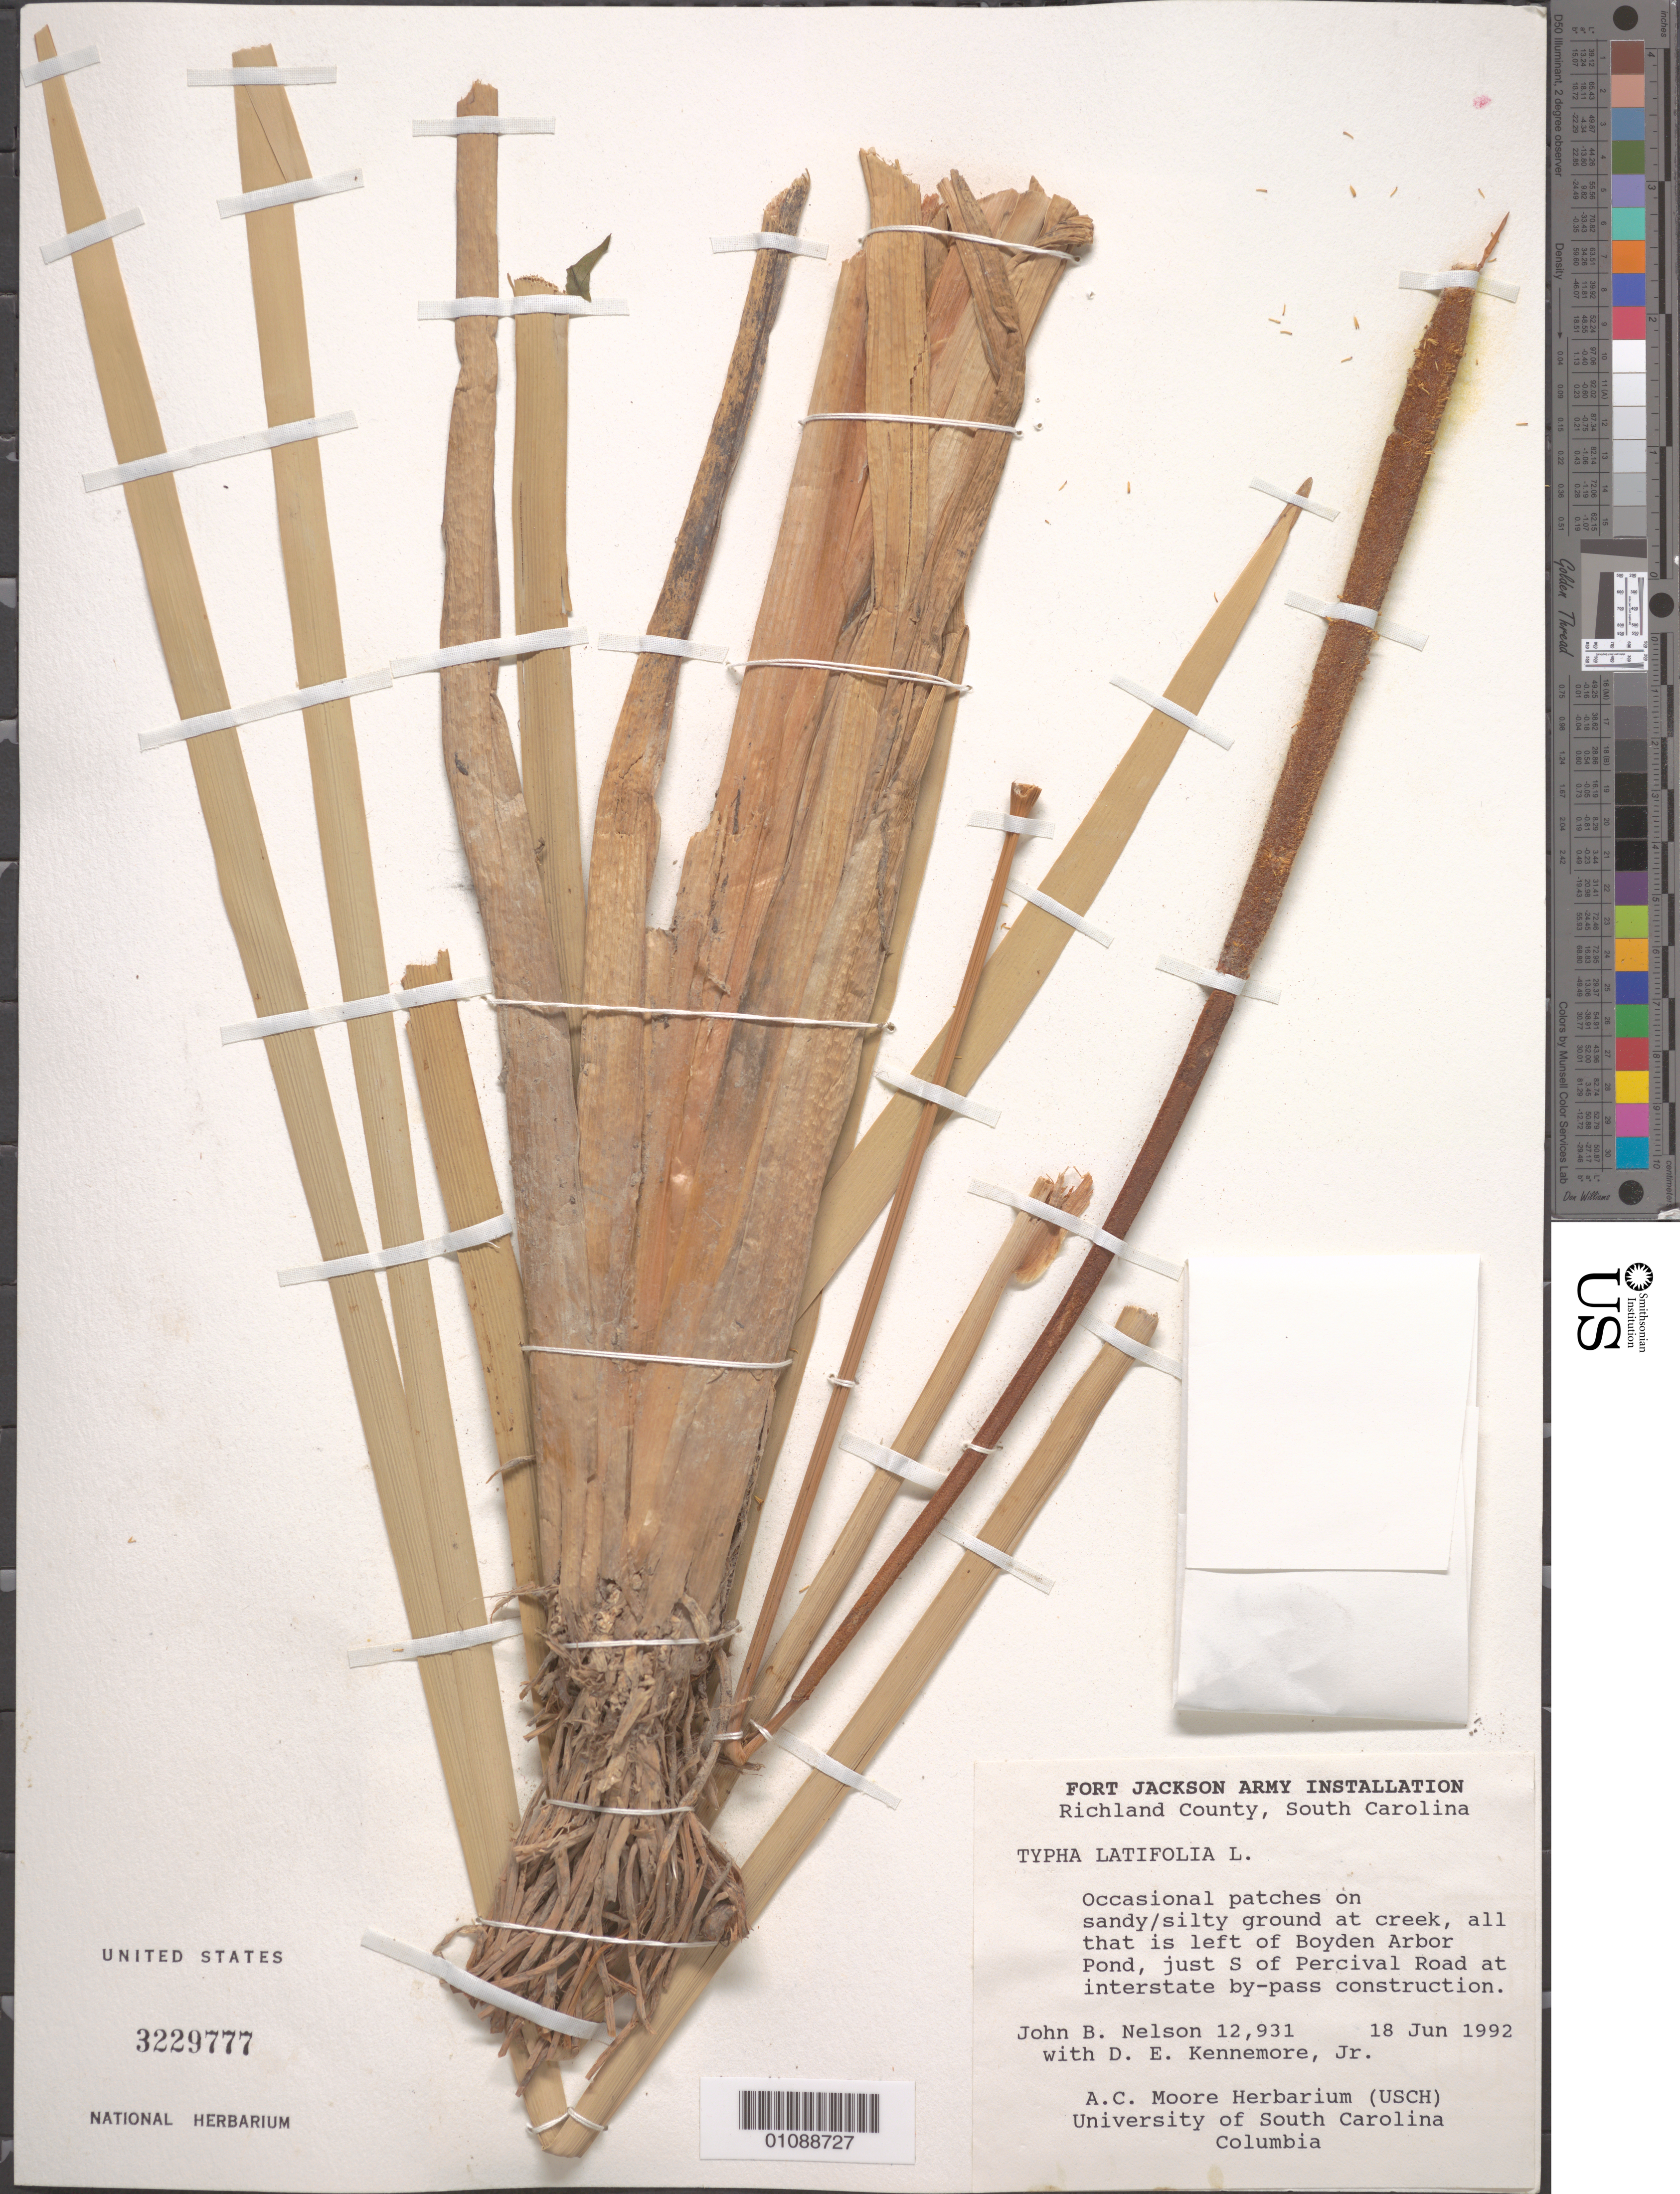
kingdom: Plantae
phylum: Tracheophyta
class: Liliopsida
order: Poales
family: Typhaceae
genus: Typha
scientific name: Typha latifolia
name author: L.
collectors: J. B. Nelson & D. Kennemore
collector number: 12,931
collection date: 1992-06-18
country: United States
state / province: South Carolina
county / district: Richland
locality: All that is left of Boyden Arbor Pond just south of Percival Road at interstate bypass construction.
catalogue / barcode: US 3229777